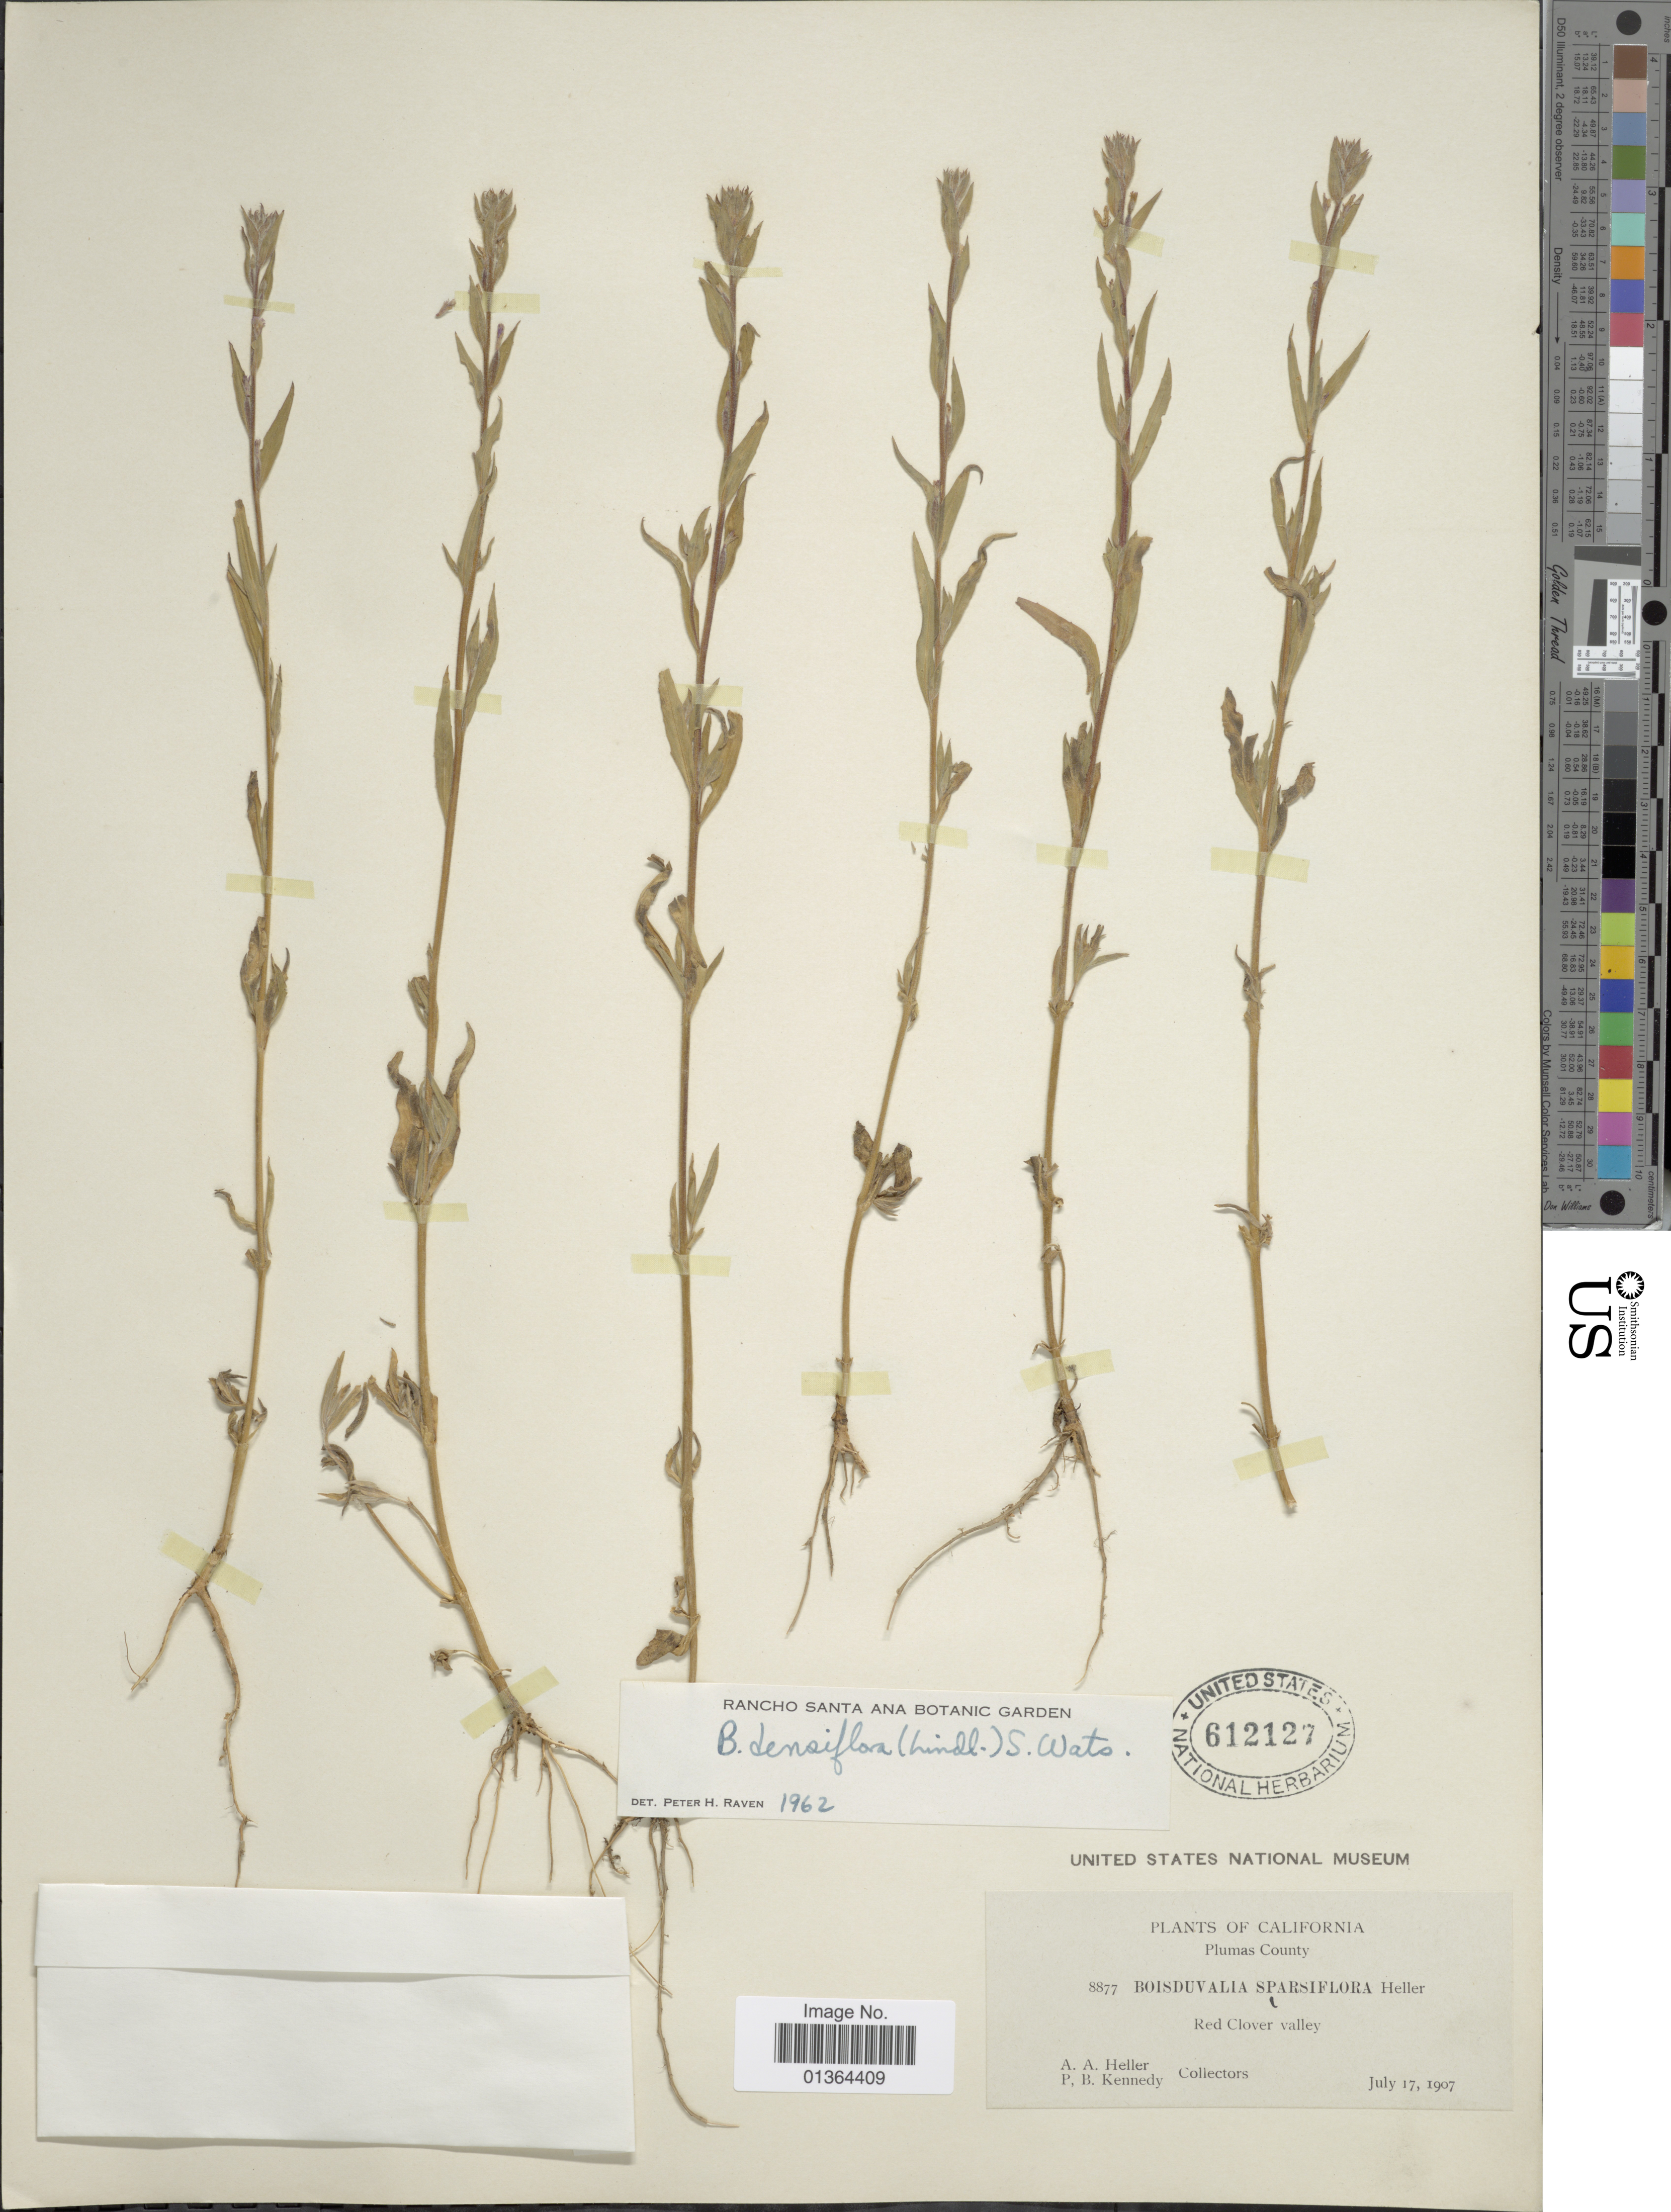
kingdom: Plantae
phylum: Tracheophyta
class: Magnoliopsida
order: Myrtales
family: Onagraceae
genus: Epilobium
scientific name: Epilobium densiflorum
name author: (Lindl.) Hoch & P.H. Raven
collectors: A. A. Heller & B. Kennedy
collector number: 8877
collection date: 1907-07-17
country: United States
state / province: California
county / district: Plumas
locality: Plumas County, Red Clover valley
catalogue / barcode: US 612127